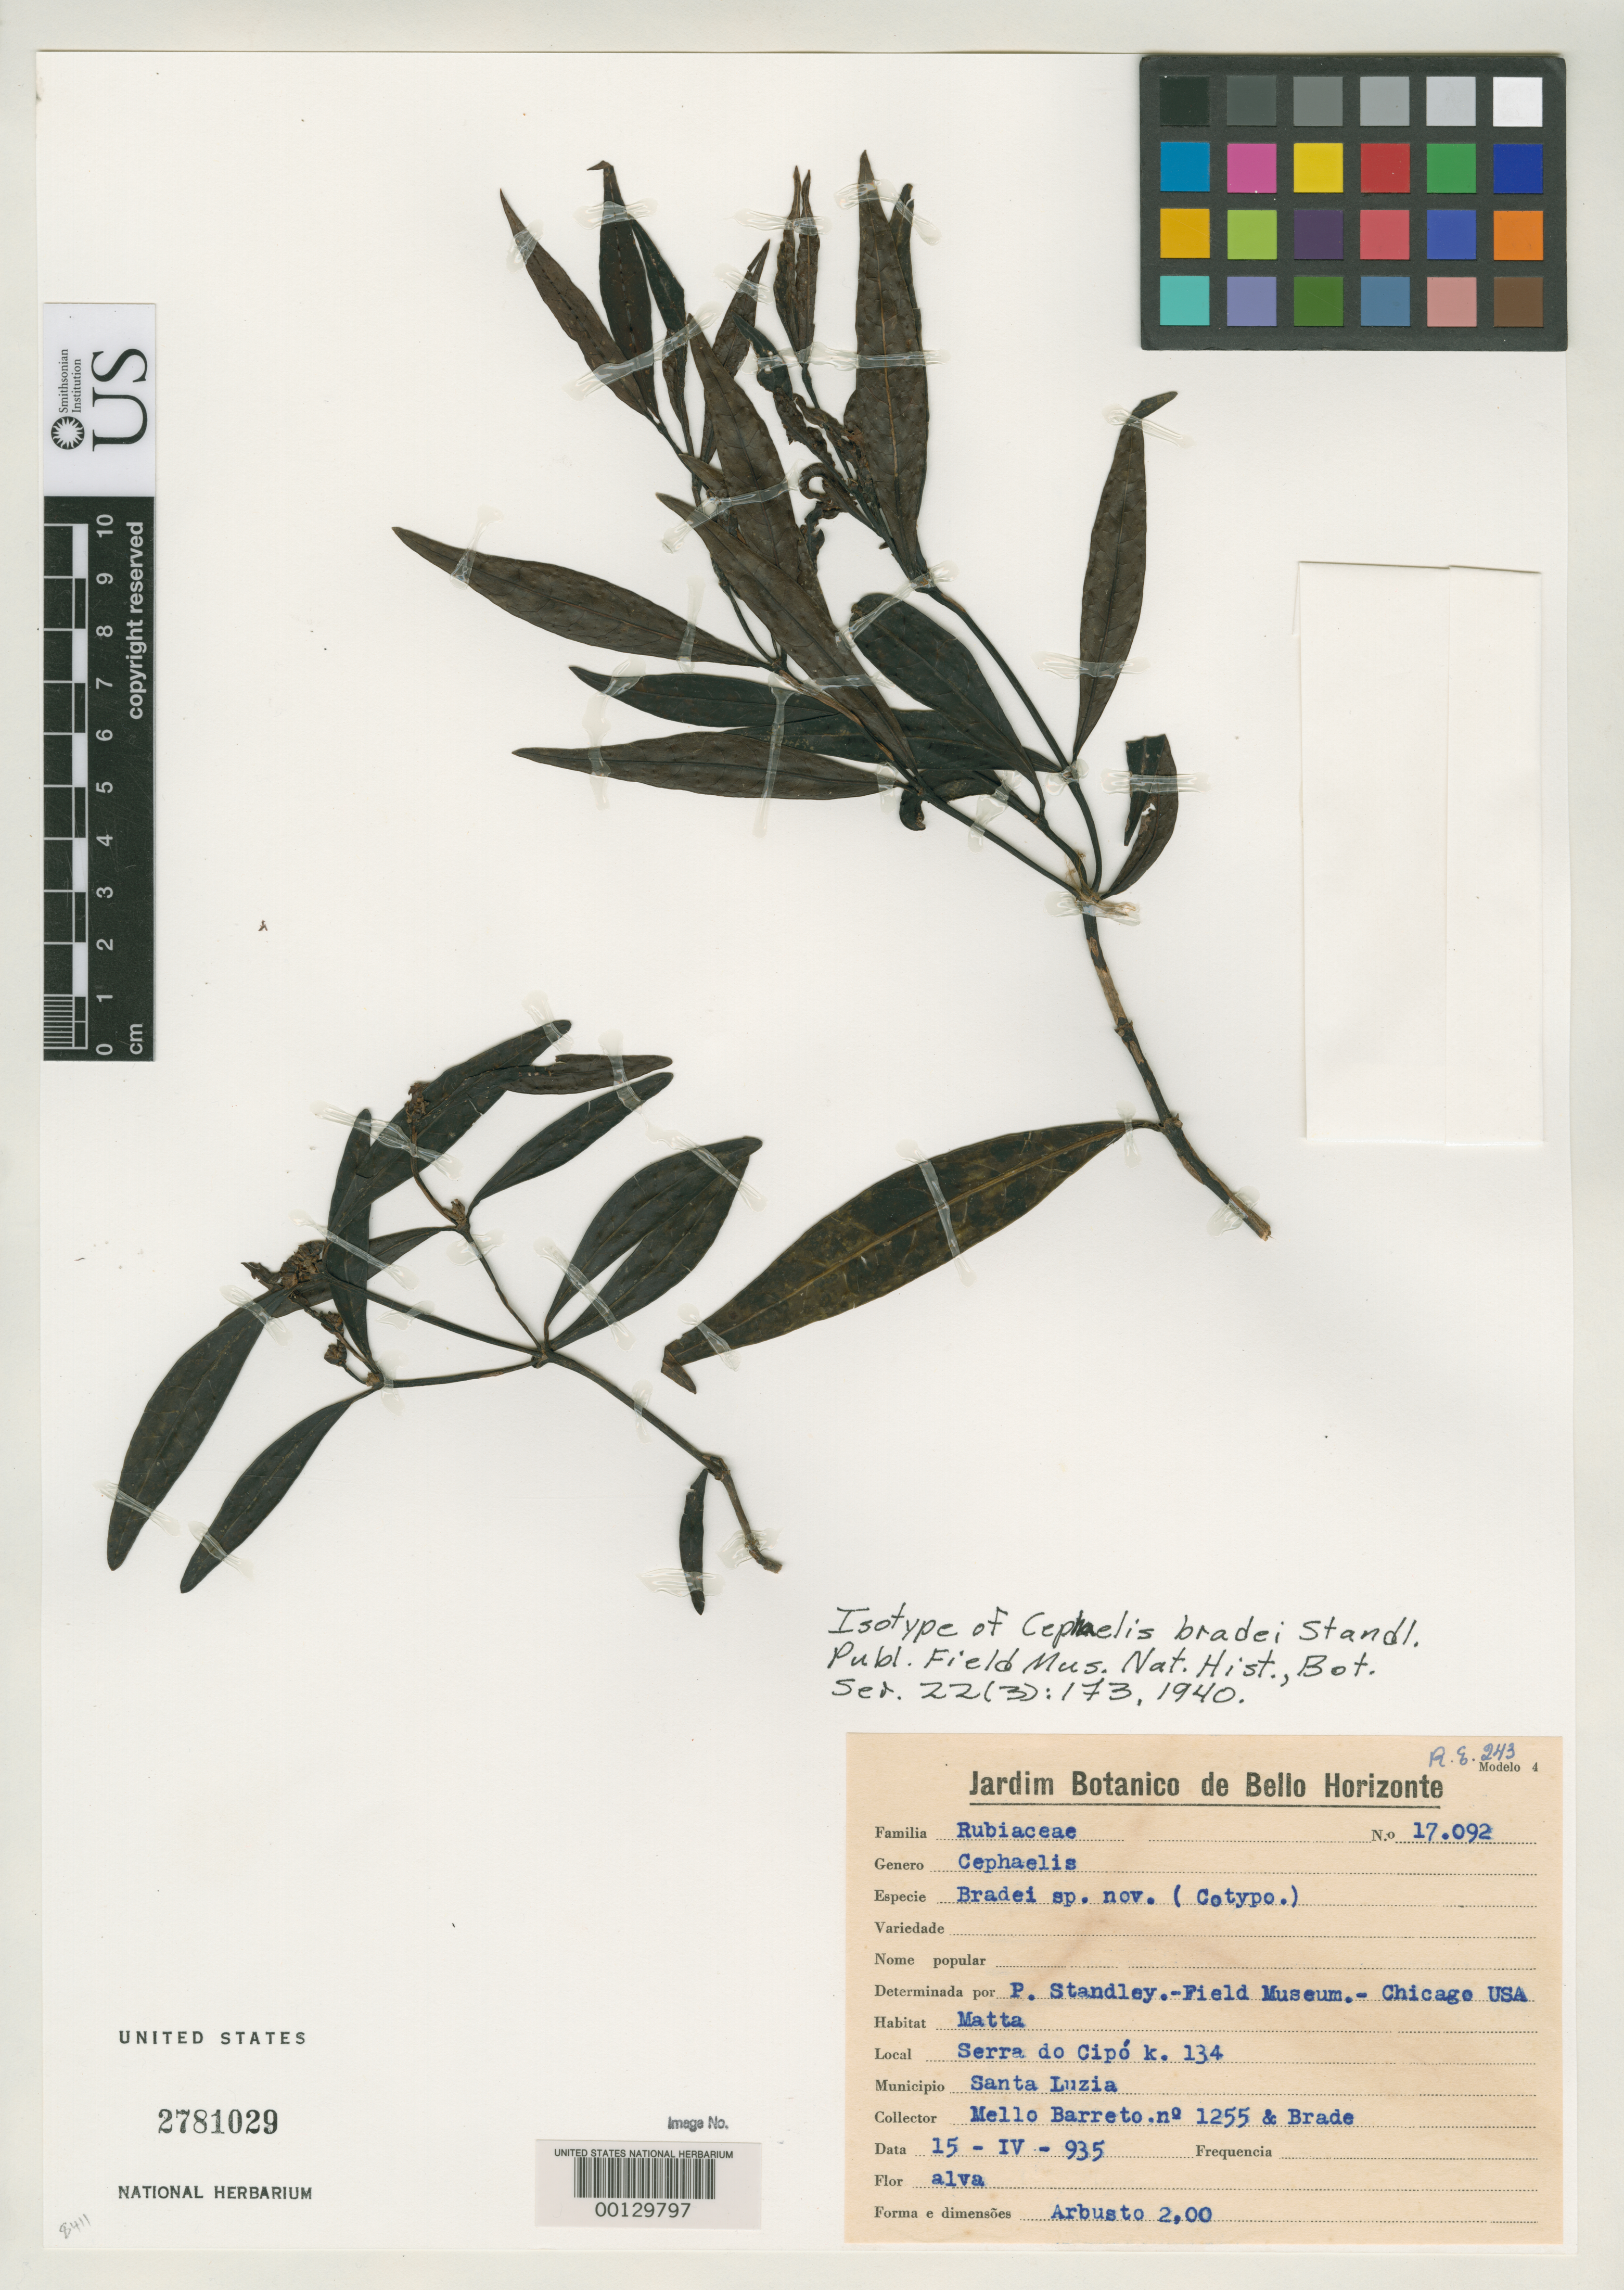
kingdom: Plantae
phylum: Tracheophyta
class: Magnoliopsida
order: Gentianales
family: Rubiaceae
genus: Cephaelis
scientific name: Cephaelis bradei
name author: Standl.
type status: Isotype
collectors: H. L. Mello-Barreto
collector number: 1255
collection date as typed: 15 Apr 1935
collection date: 1935-04-15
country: Brazil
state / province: Minas Gerais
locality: Serro do Cipo.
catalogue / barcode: US 2781029